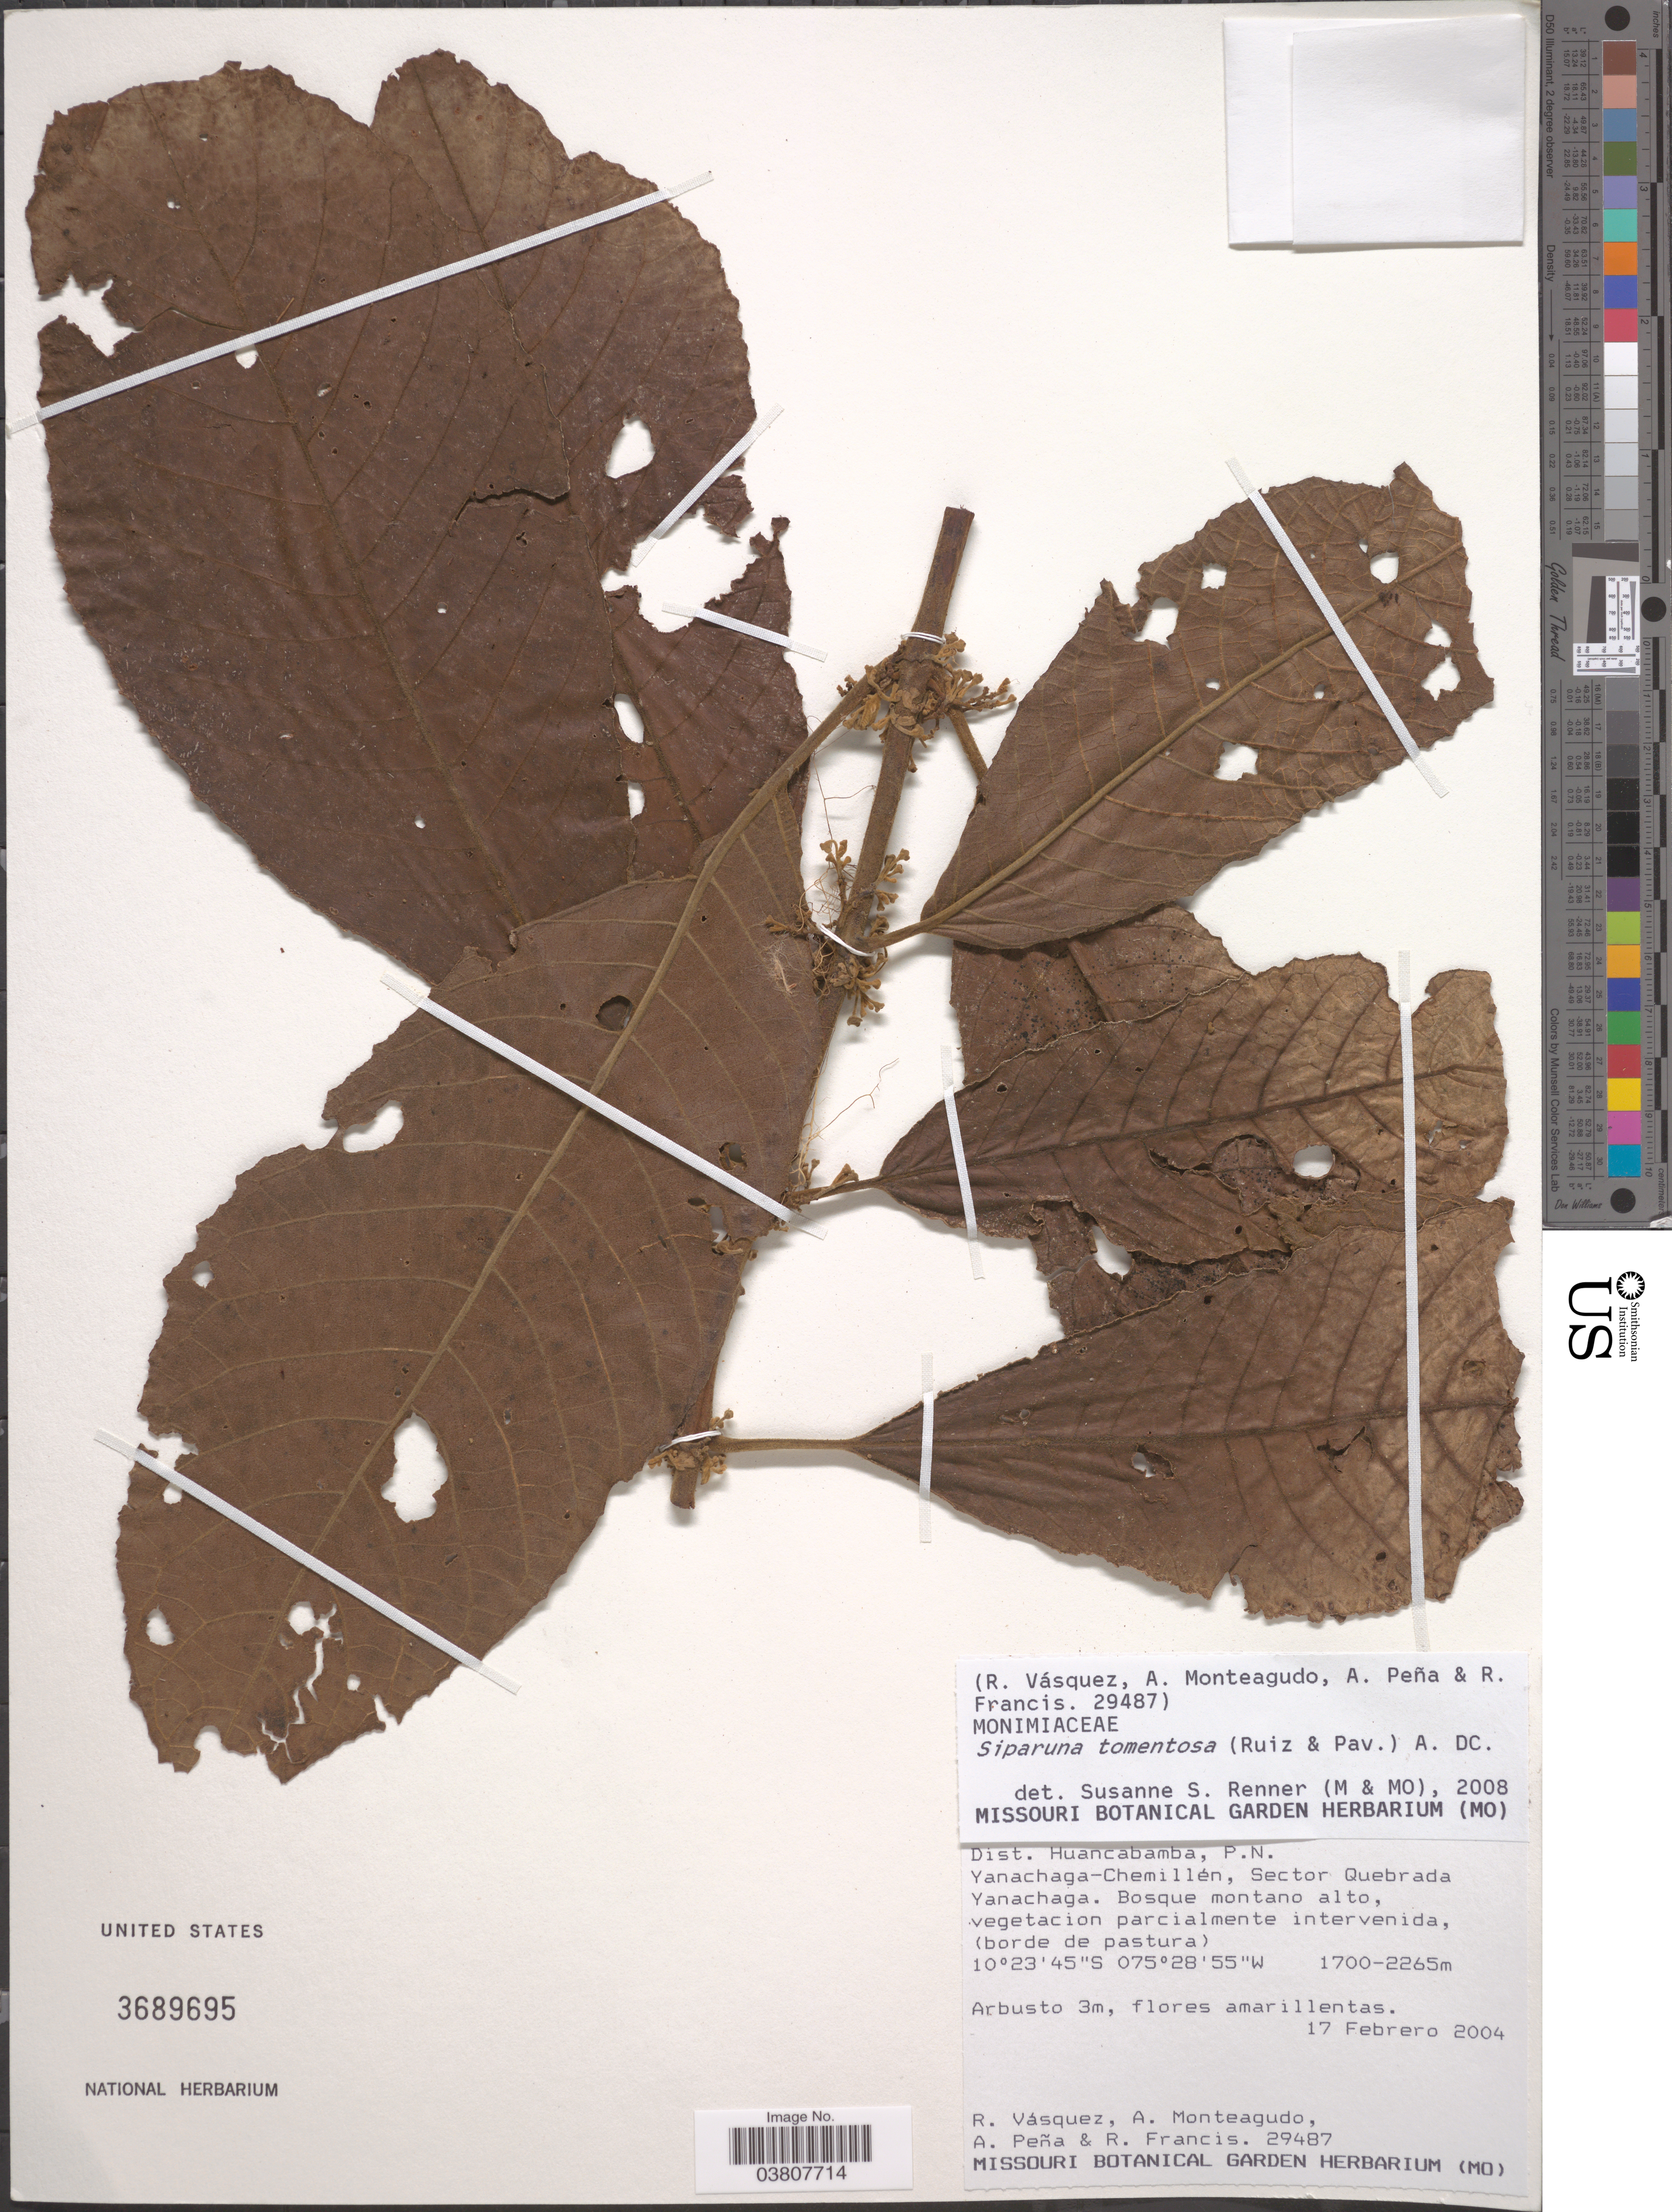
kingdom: Plantae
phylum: Tracheophyta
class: Magnoliopsida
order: Laurales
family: Siparunaceae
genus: Siparuna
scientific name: Siparuna tomentosa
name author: Perkins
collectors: R. Vasquez, A. Monteagudo, A. Peña & R. Francis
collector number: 29487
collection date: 2004-02-17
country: Peru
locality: Dist. Huancabamba, P.N. Yanachaga-Chemillén, Sector Quebrada Yanachaga.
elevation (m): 1700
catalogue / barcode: US 3689695